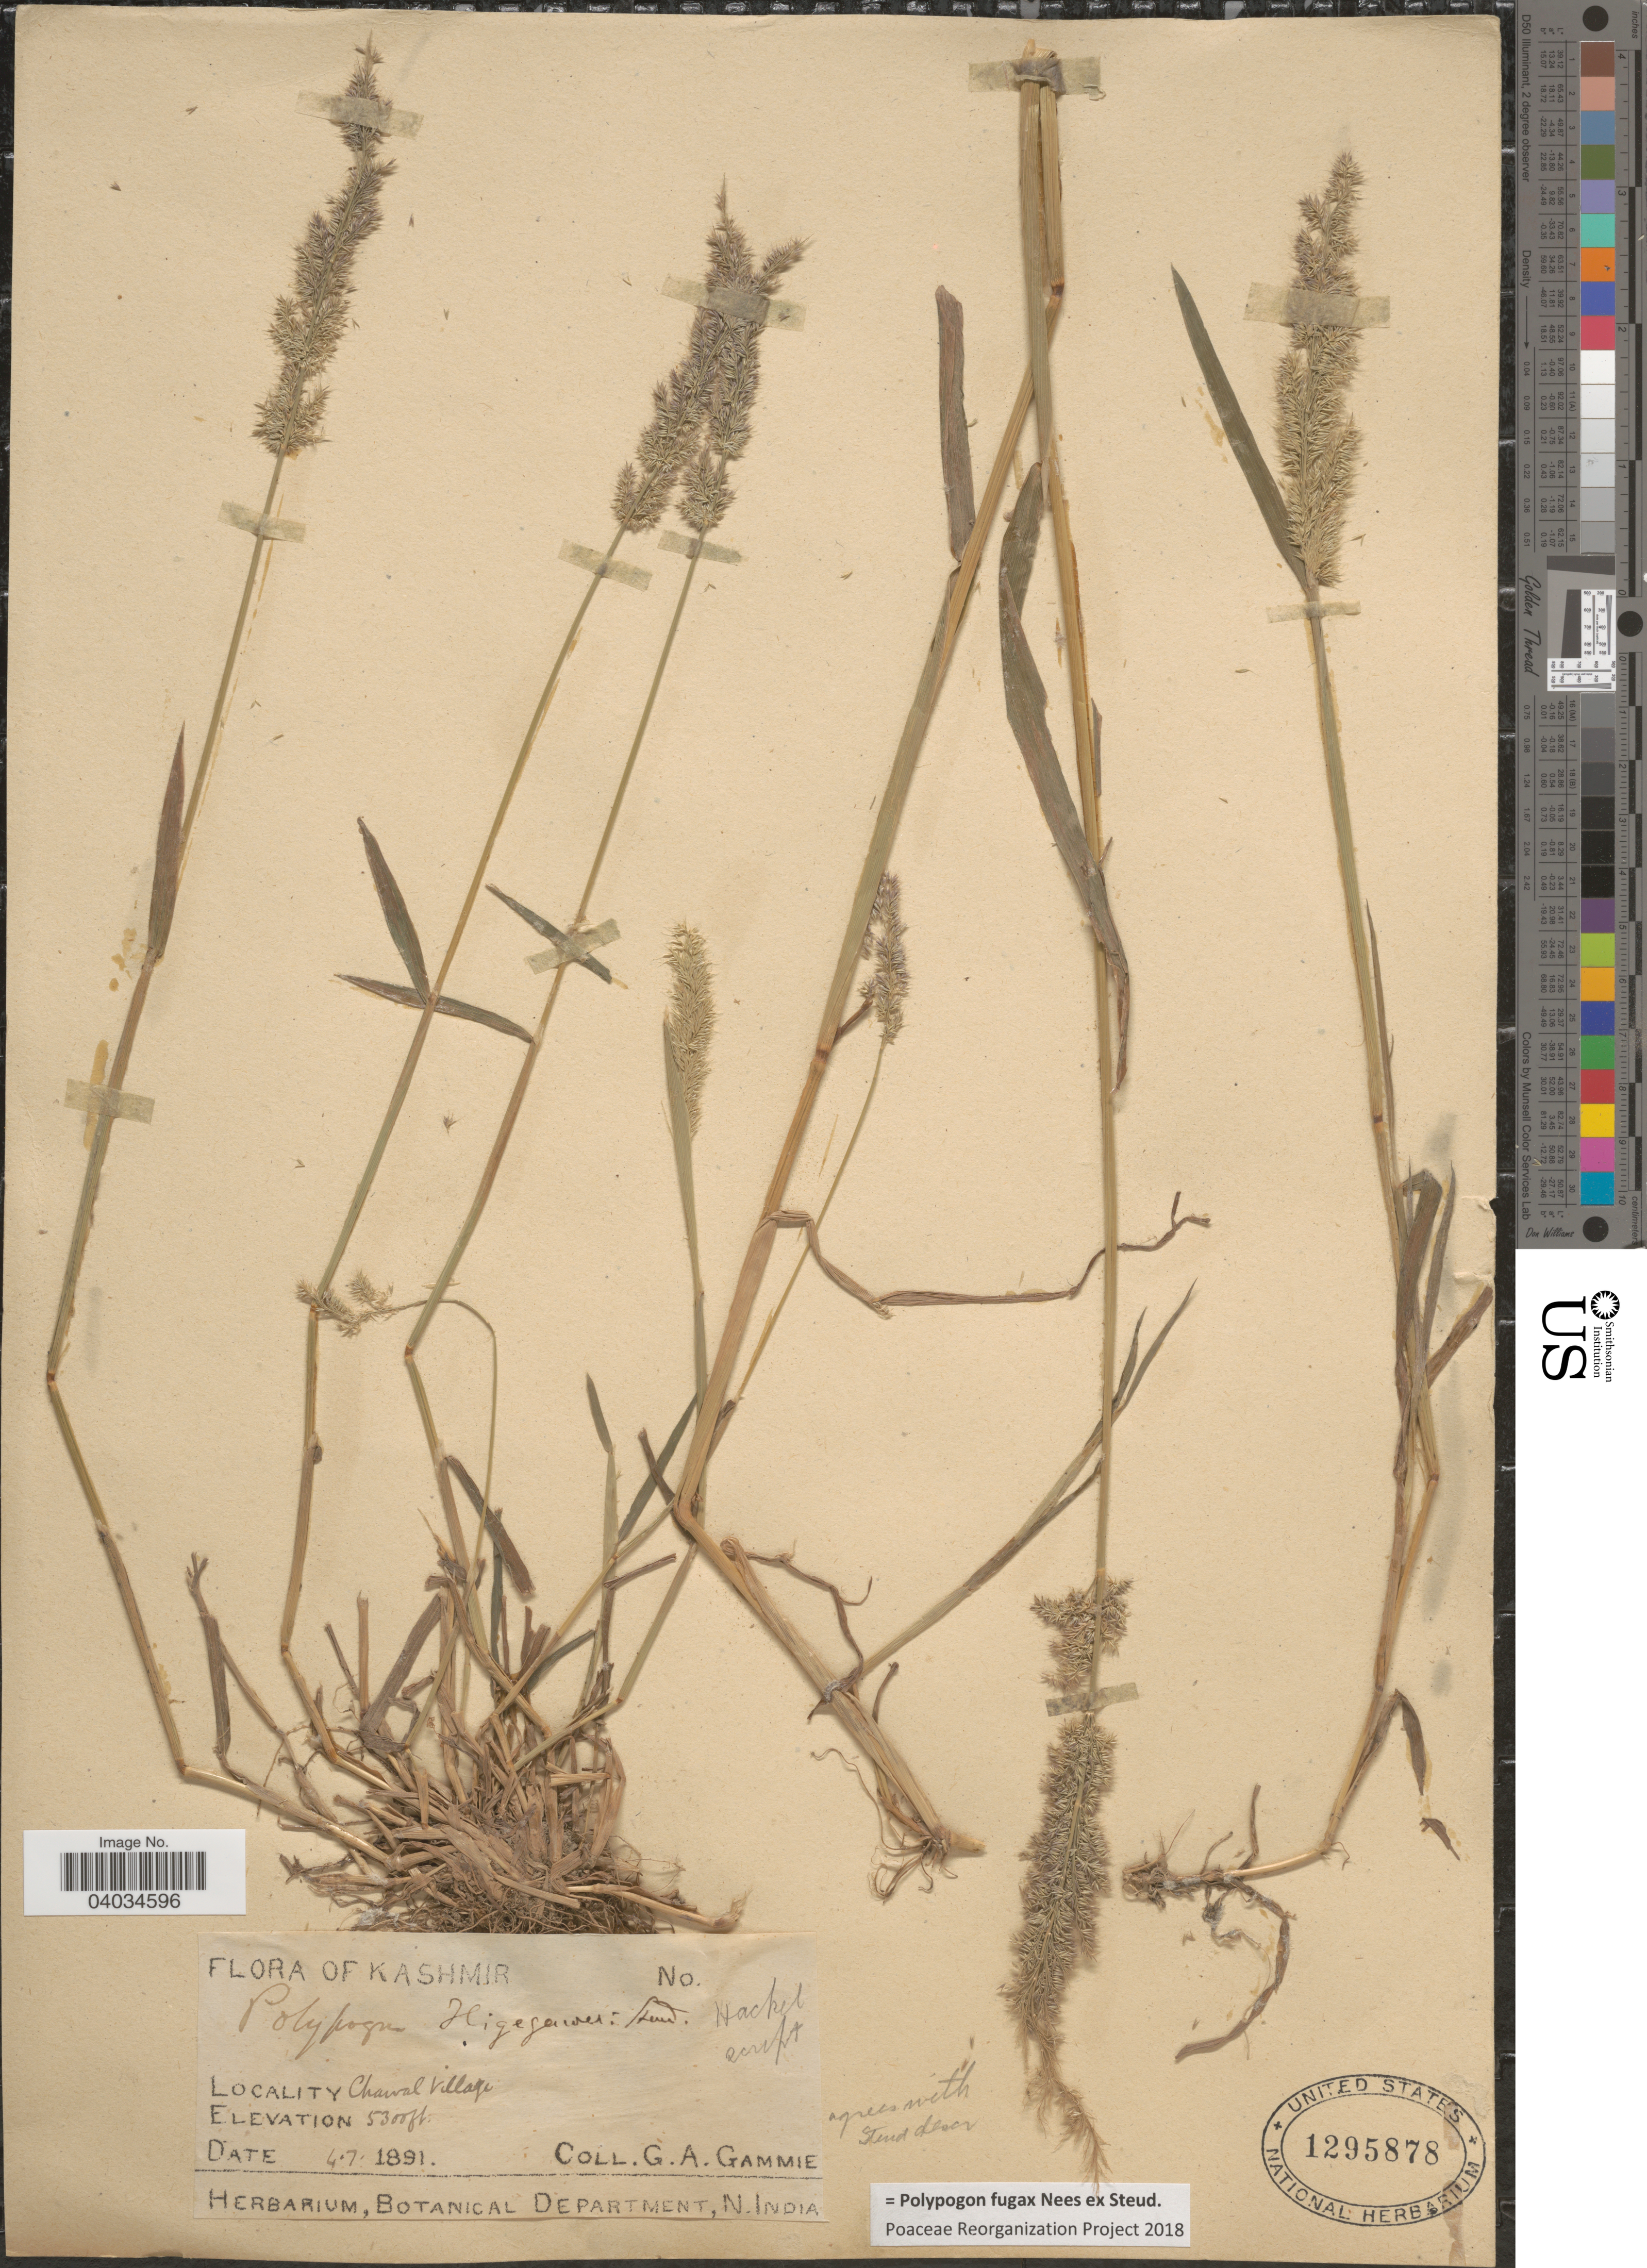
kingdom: Plantae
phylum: Tracheophyta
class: Liliopsida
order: Poales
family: Poaceae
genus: Polypogon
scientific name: Polypogon fugax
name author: Nees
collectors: G. Gammie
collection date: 1891-07-04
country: India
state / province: Jammu and Kashmir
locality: Kashmir. Chawal Village.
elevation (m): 1615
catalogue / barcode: US 1295878